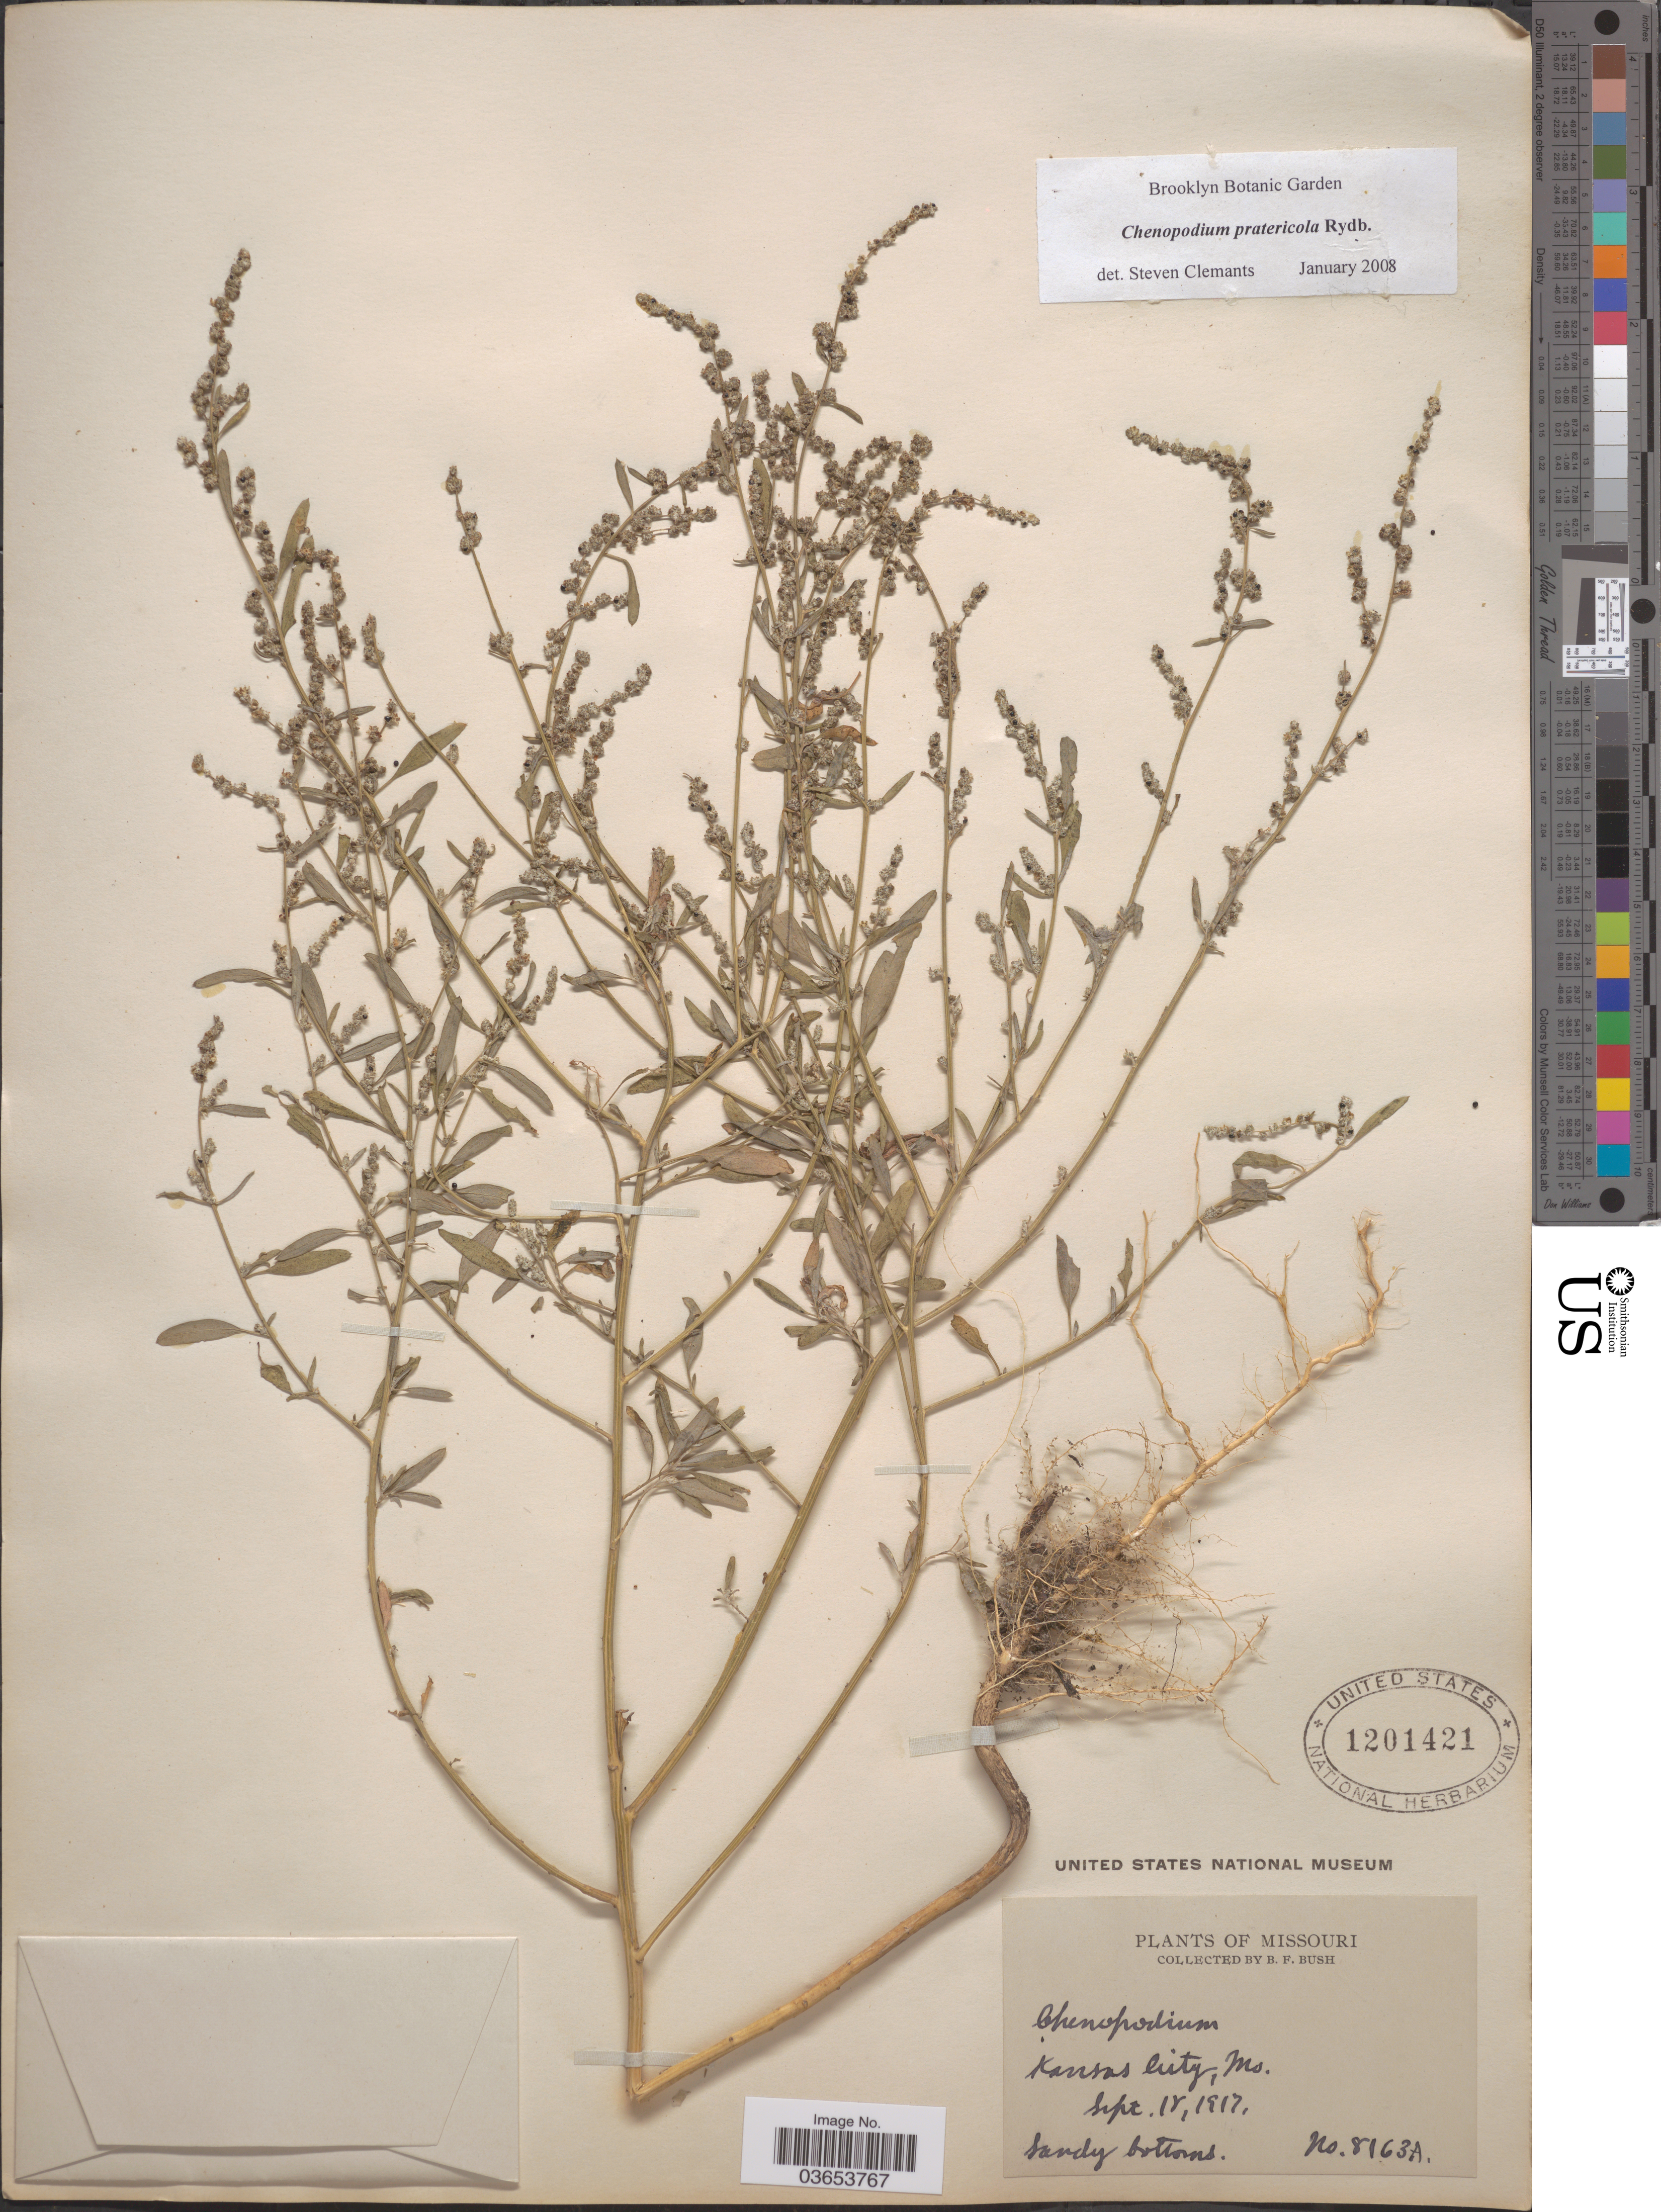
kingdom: Plantae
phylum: Tracheophyta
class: Magnoliopsida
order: Caryophyllales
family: Amaranthaceae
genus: Chenopodium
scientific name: Chenopodium pratericola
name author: Rydb.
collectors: B. F. Bush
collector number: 8163A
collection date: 1917-09-18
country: United States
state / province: Missouri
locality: Kansas City.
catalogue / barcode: US 1201421